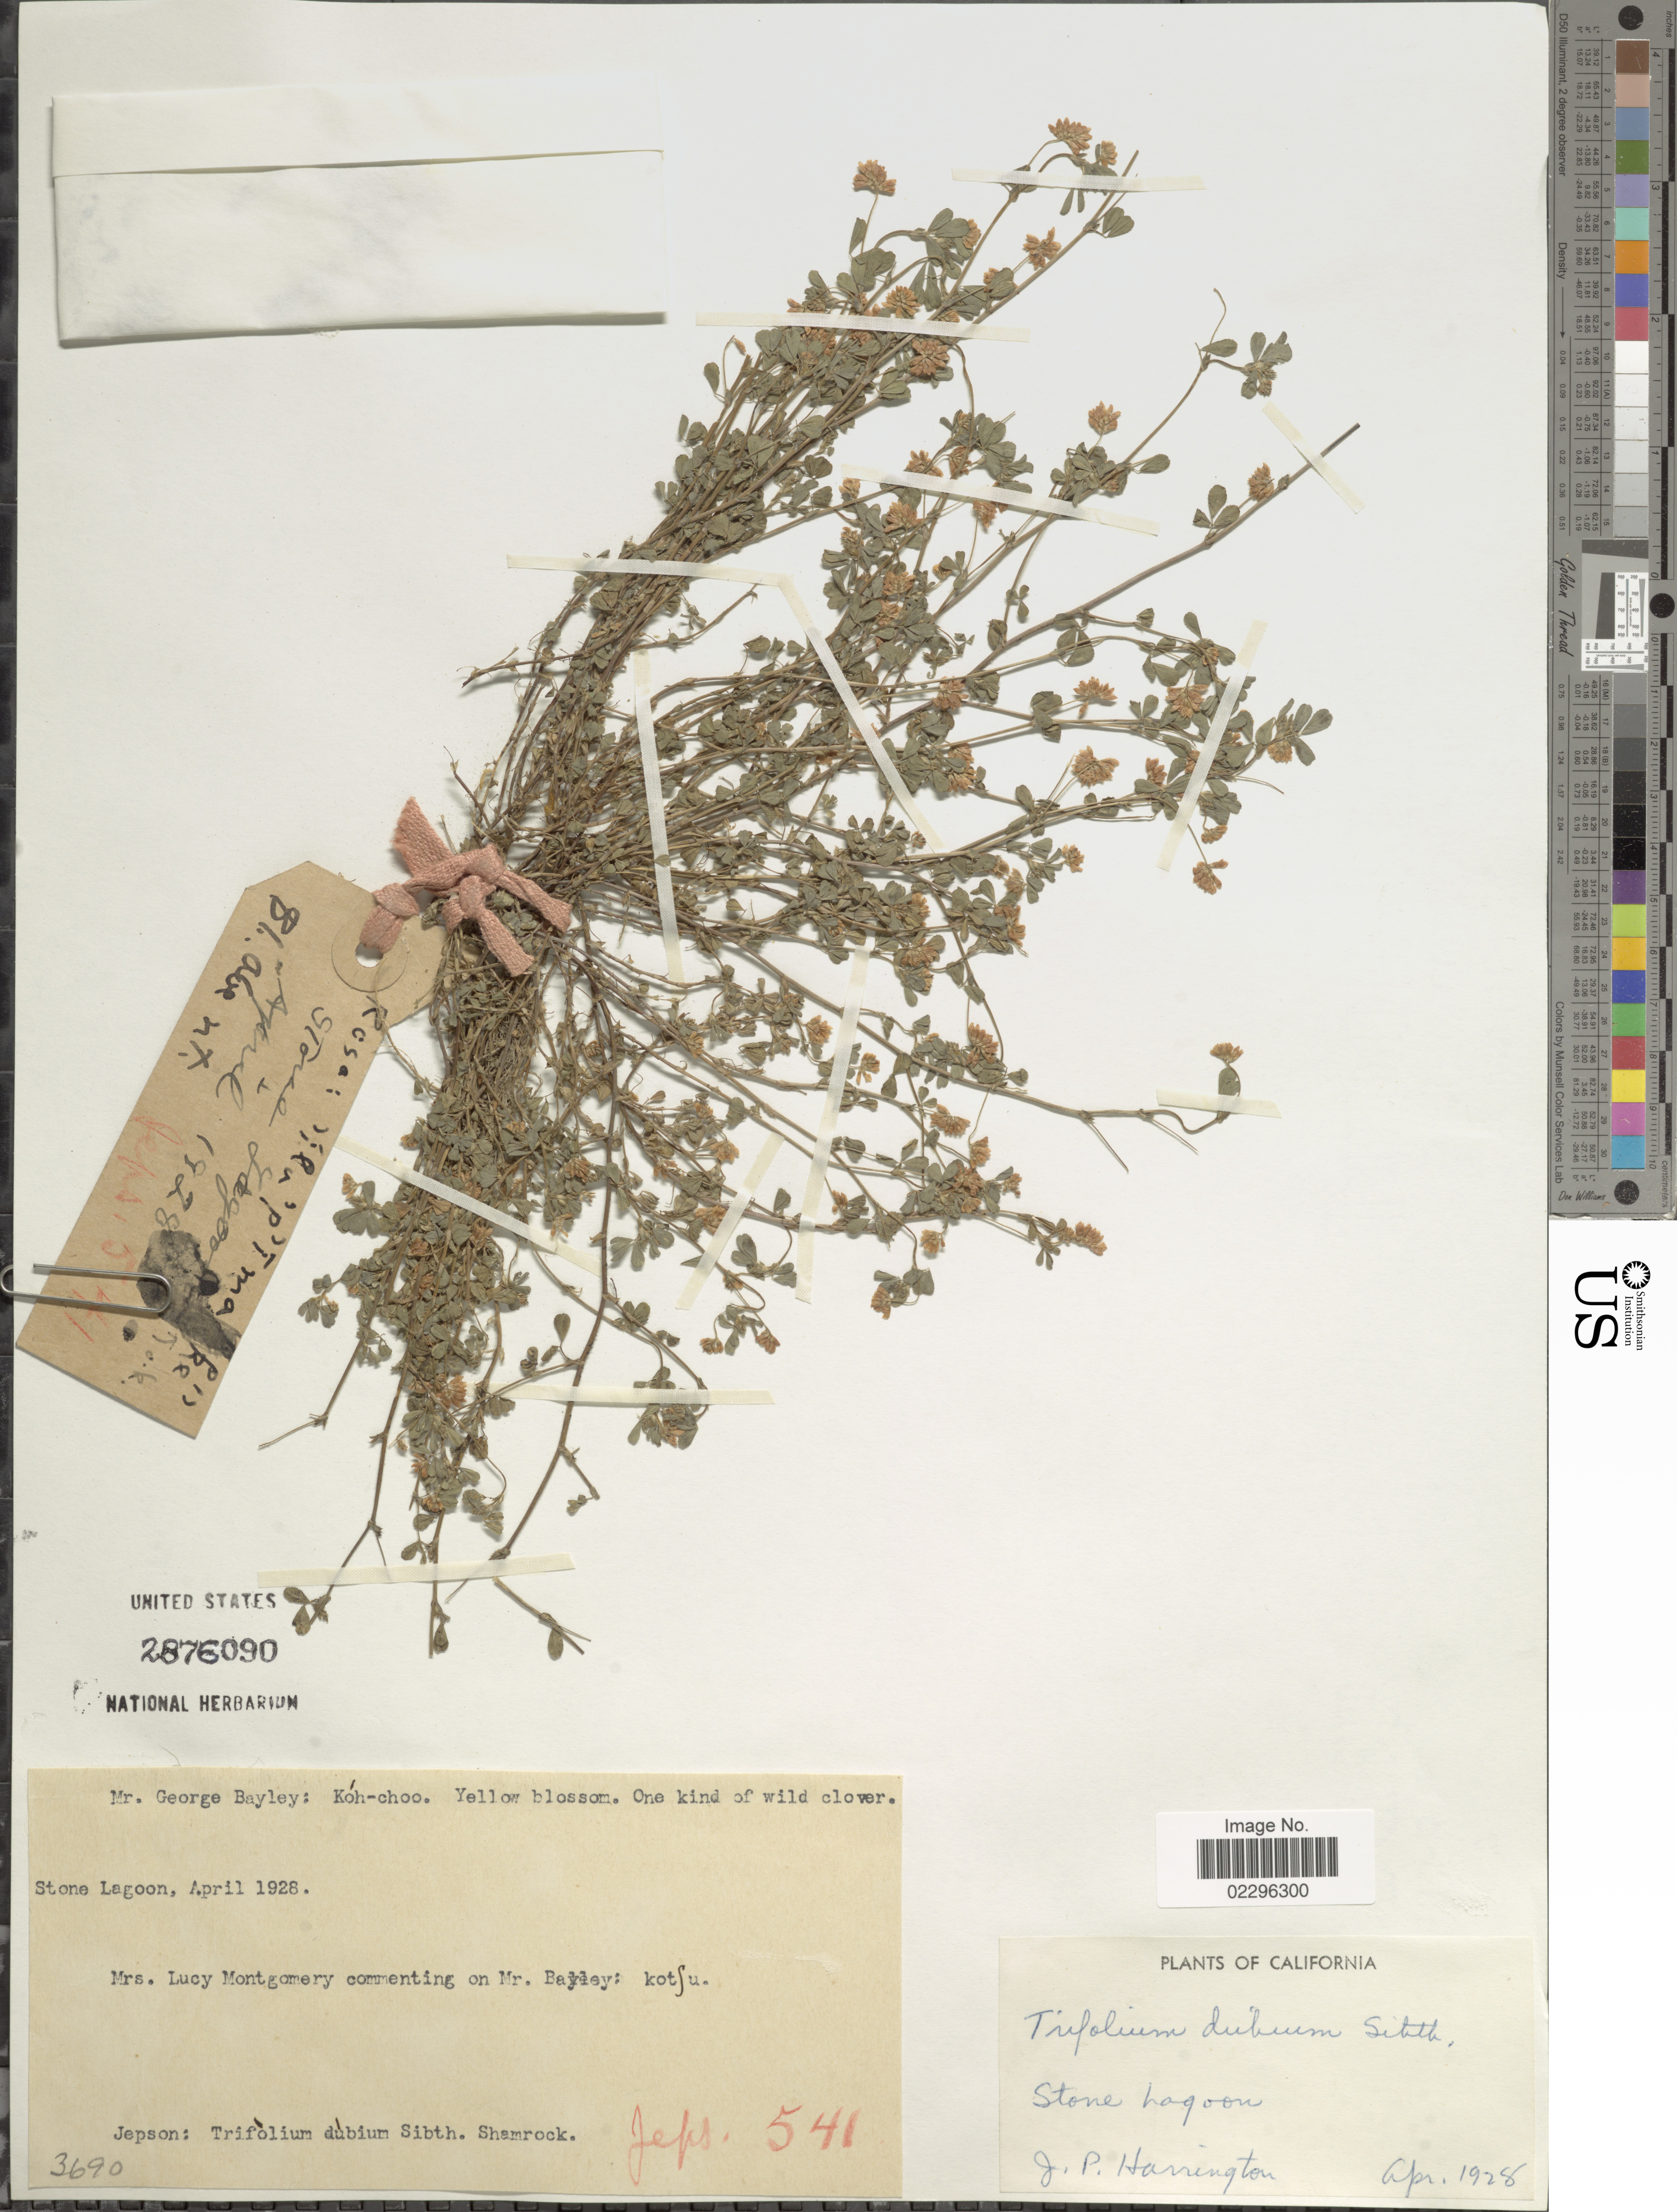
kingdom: Plantae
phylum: Tracheophyta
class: Magnoliopsida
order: Fabales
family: Fabaceae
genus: Trifolium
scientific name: Trifolium dubium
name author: Sibth.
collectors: J. Harrington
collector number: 3690/Jeps541?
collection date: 1928-04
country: United States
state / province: California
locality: Stone Lagoon.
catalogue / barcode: US 2876090